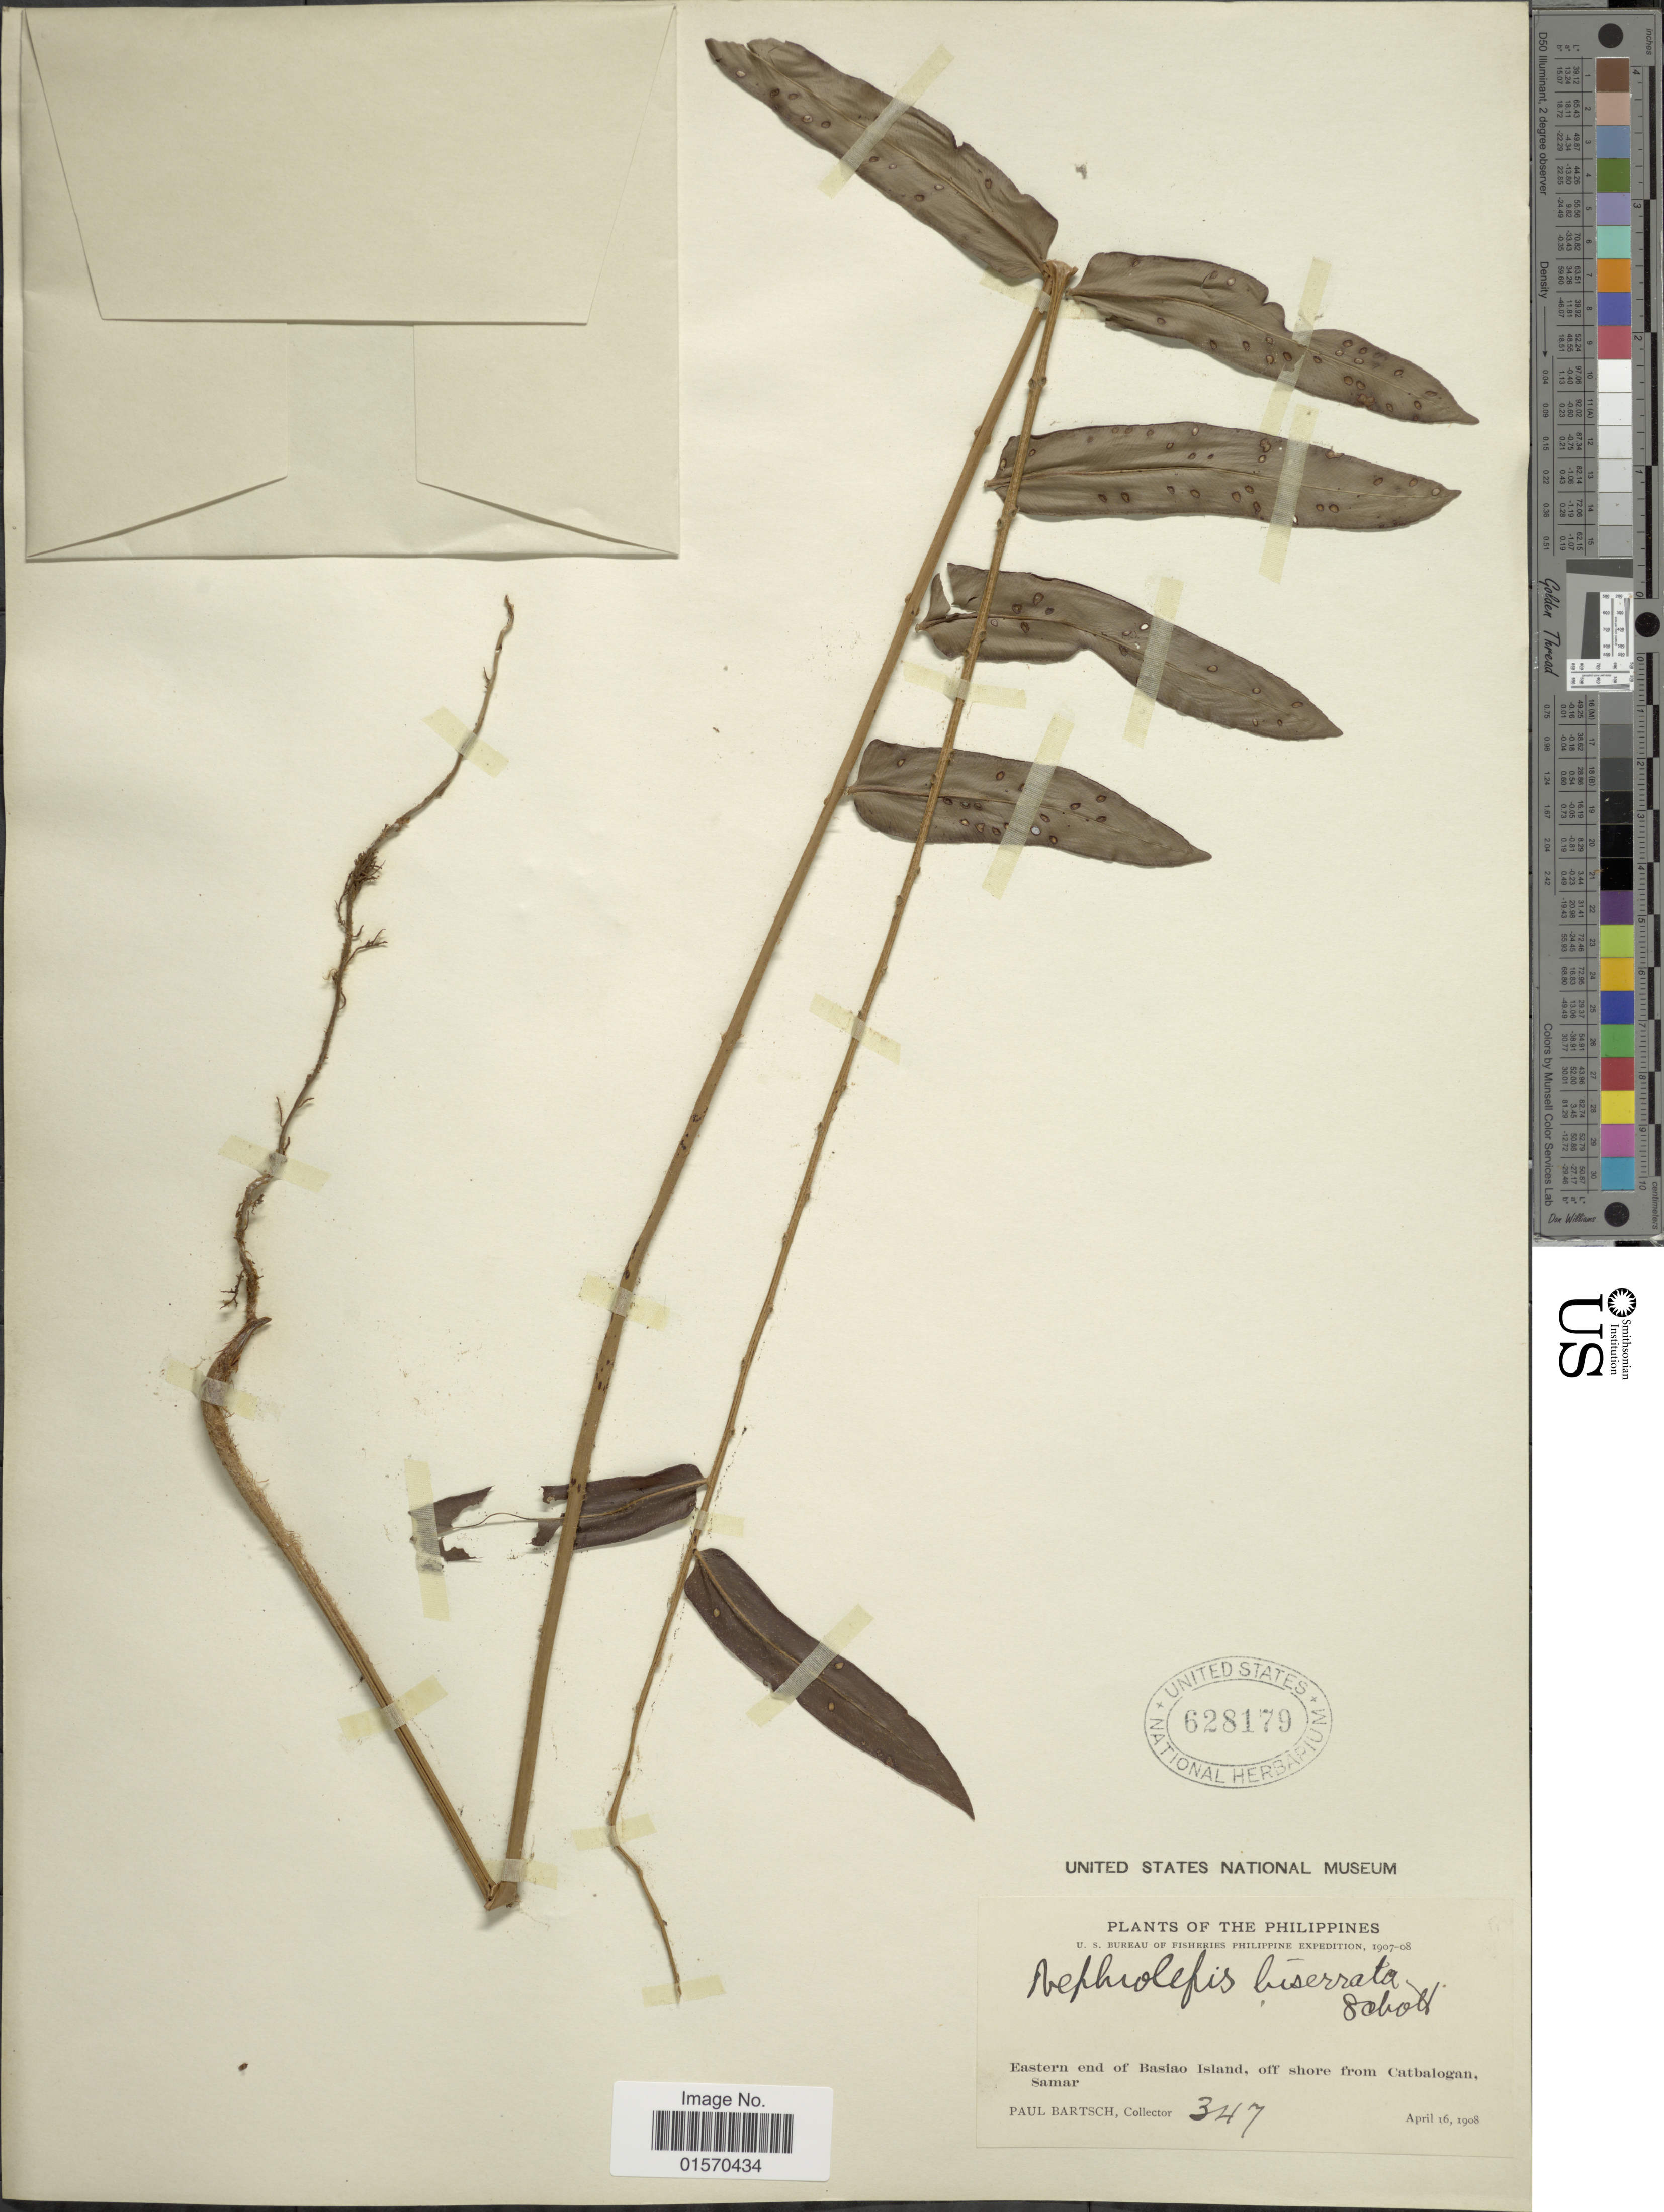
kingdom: Plantae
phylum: Tracheophyta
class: Polypodiopsida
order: Polypodiales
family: Nephrolepidaceae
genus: Nephrolepis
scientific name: Nephrolepis biserrata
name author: (Sw.) Schott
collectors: P. Bartsch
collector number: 347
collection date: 1908-04-16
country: Philippines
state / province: Eastern Visayas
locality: Eastern end of Basiao Island, off shore from Catbalogan, Samar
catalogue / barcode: US 628179